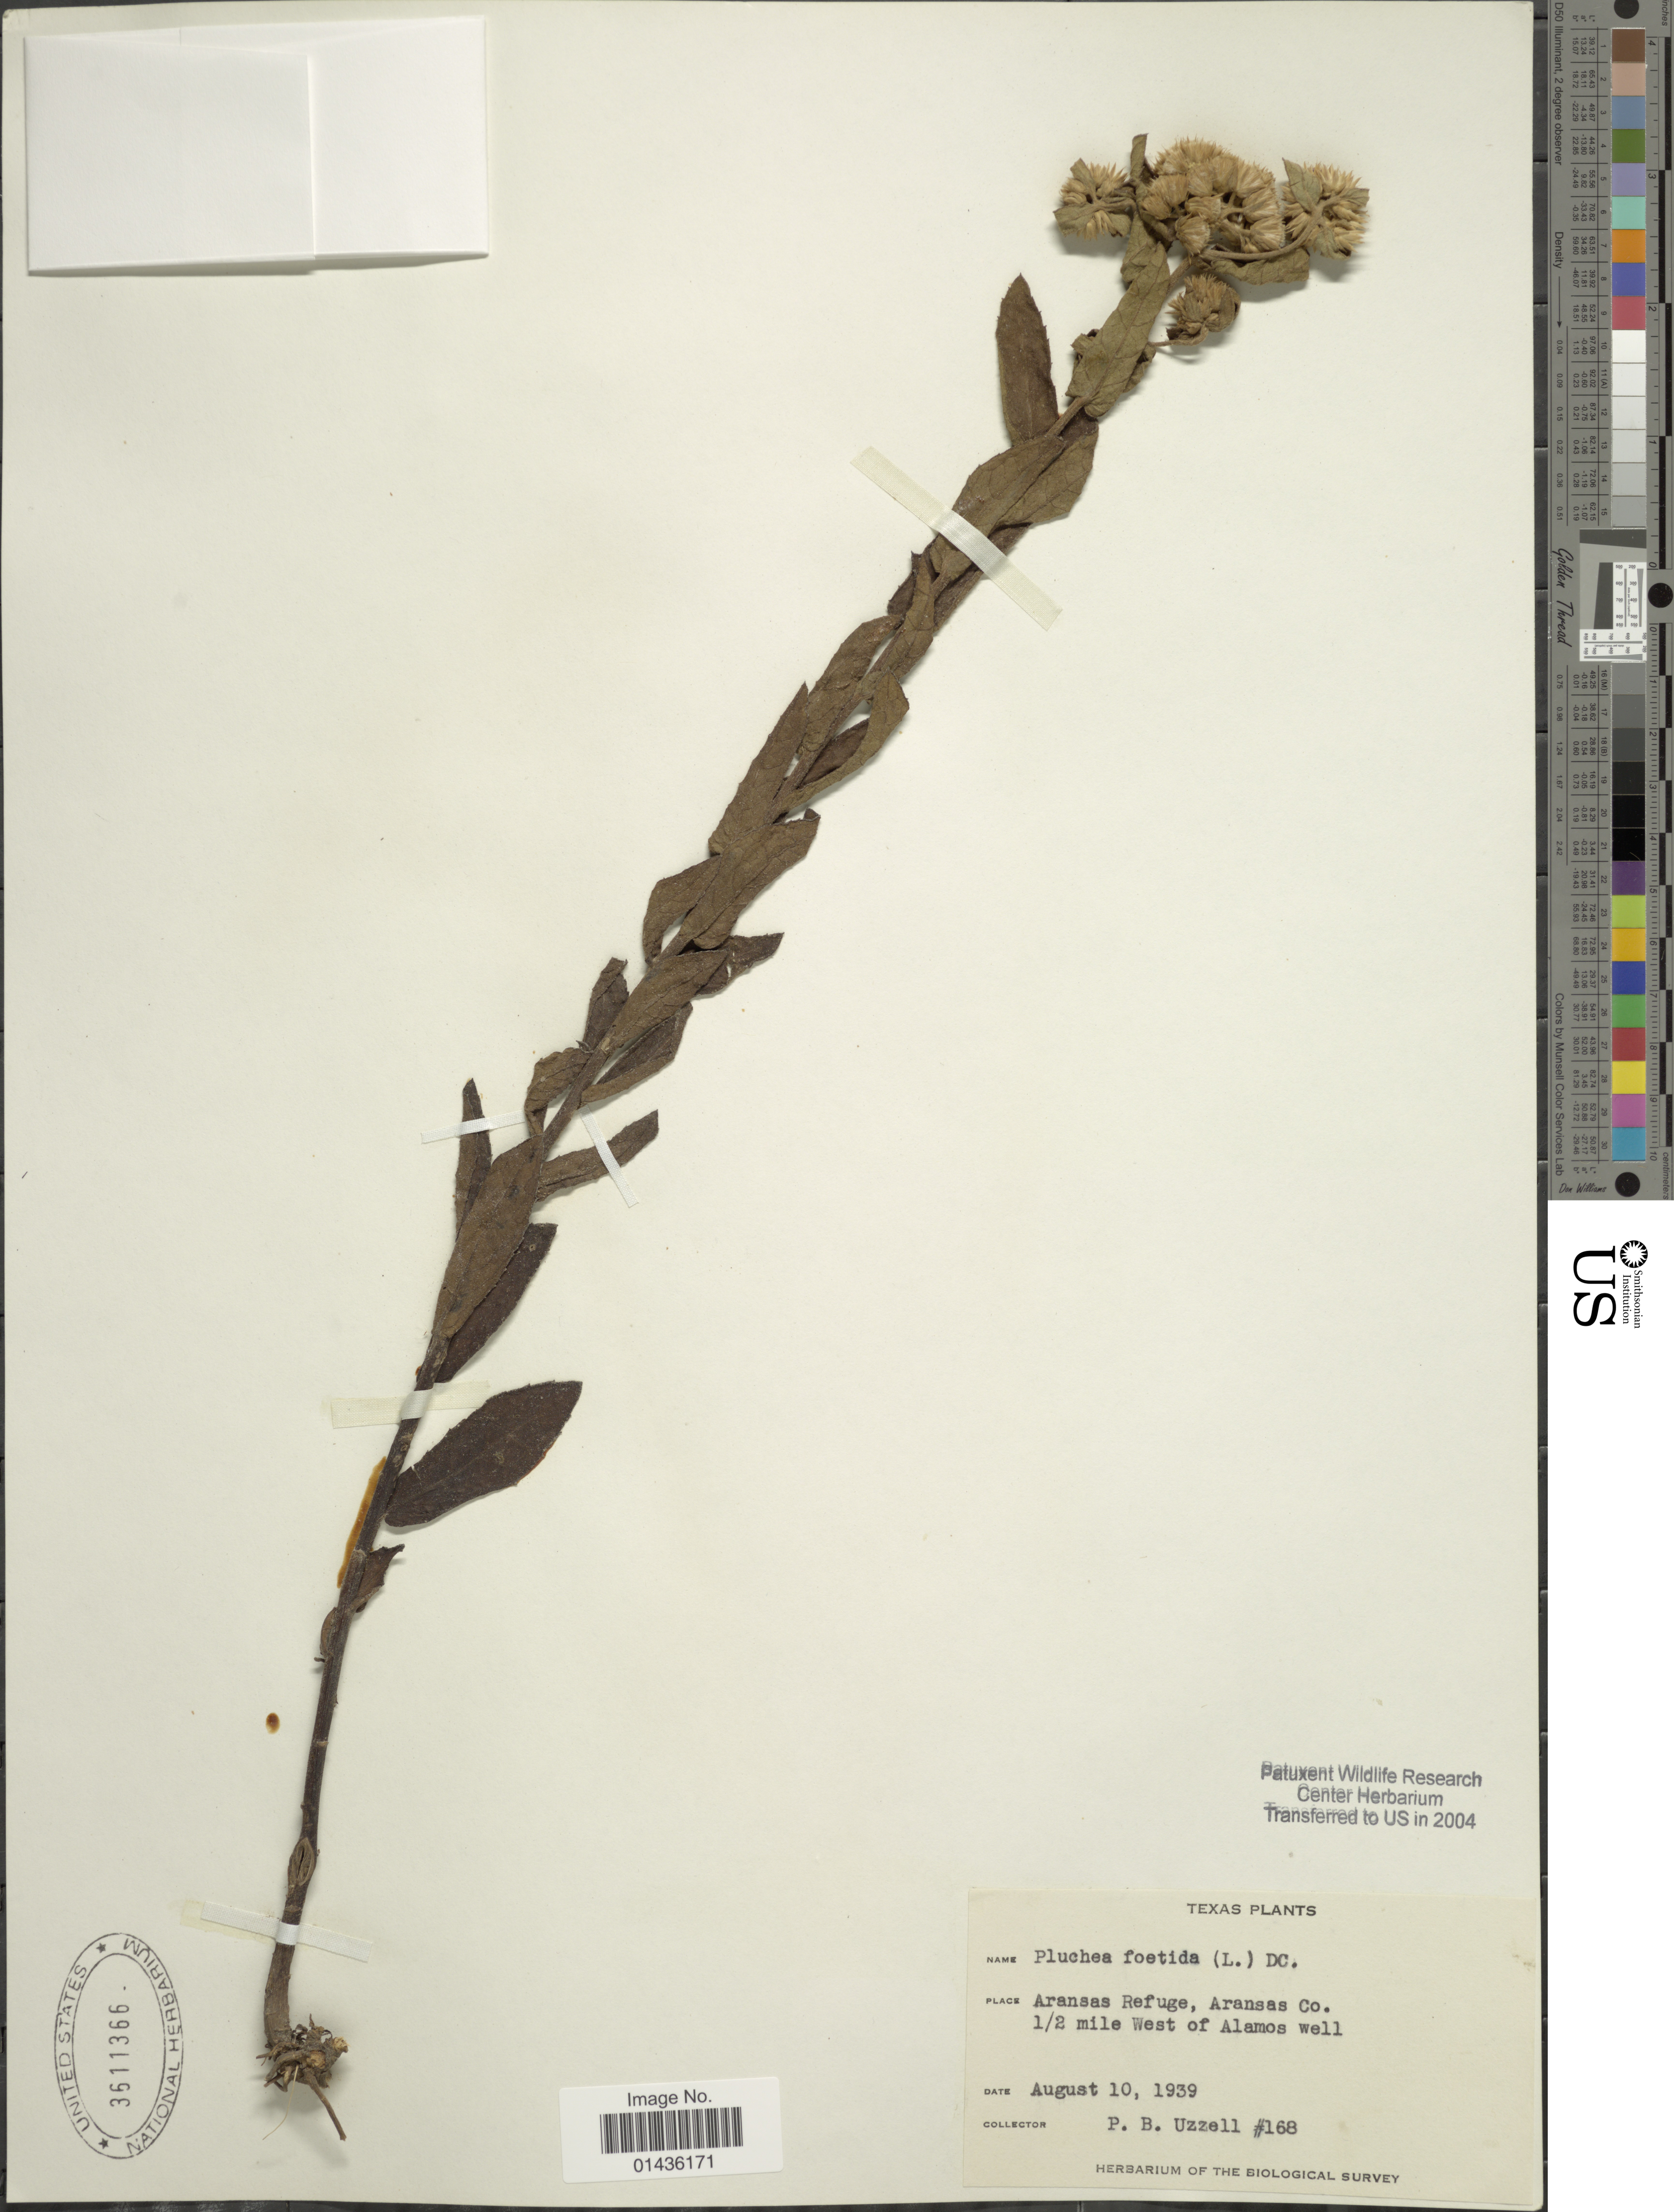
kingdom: Plantae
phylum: Tracheophyta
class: Magnoliopsida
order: Asterales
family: Asteraceae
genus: Pluchea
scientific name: Pluchea foetida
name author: (L.) DC.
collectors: P. Uzzell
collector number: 168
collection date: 1939-08-10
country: United States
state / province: Texas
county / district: Aransas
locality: Aransas Refuge, ½ mile West of Alamos well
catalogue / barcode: US 3611366